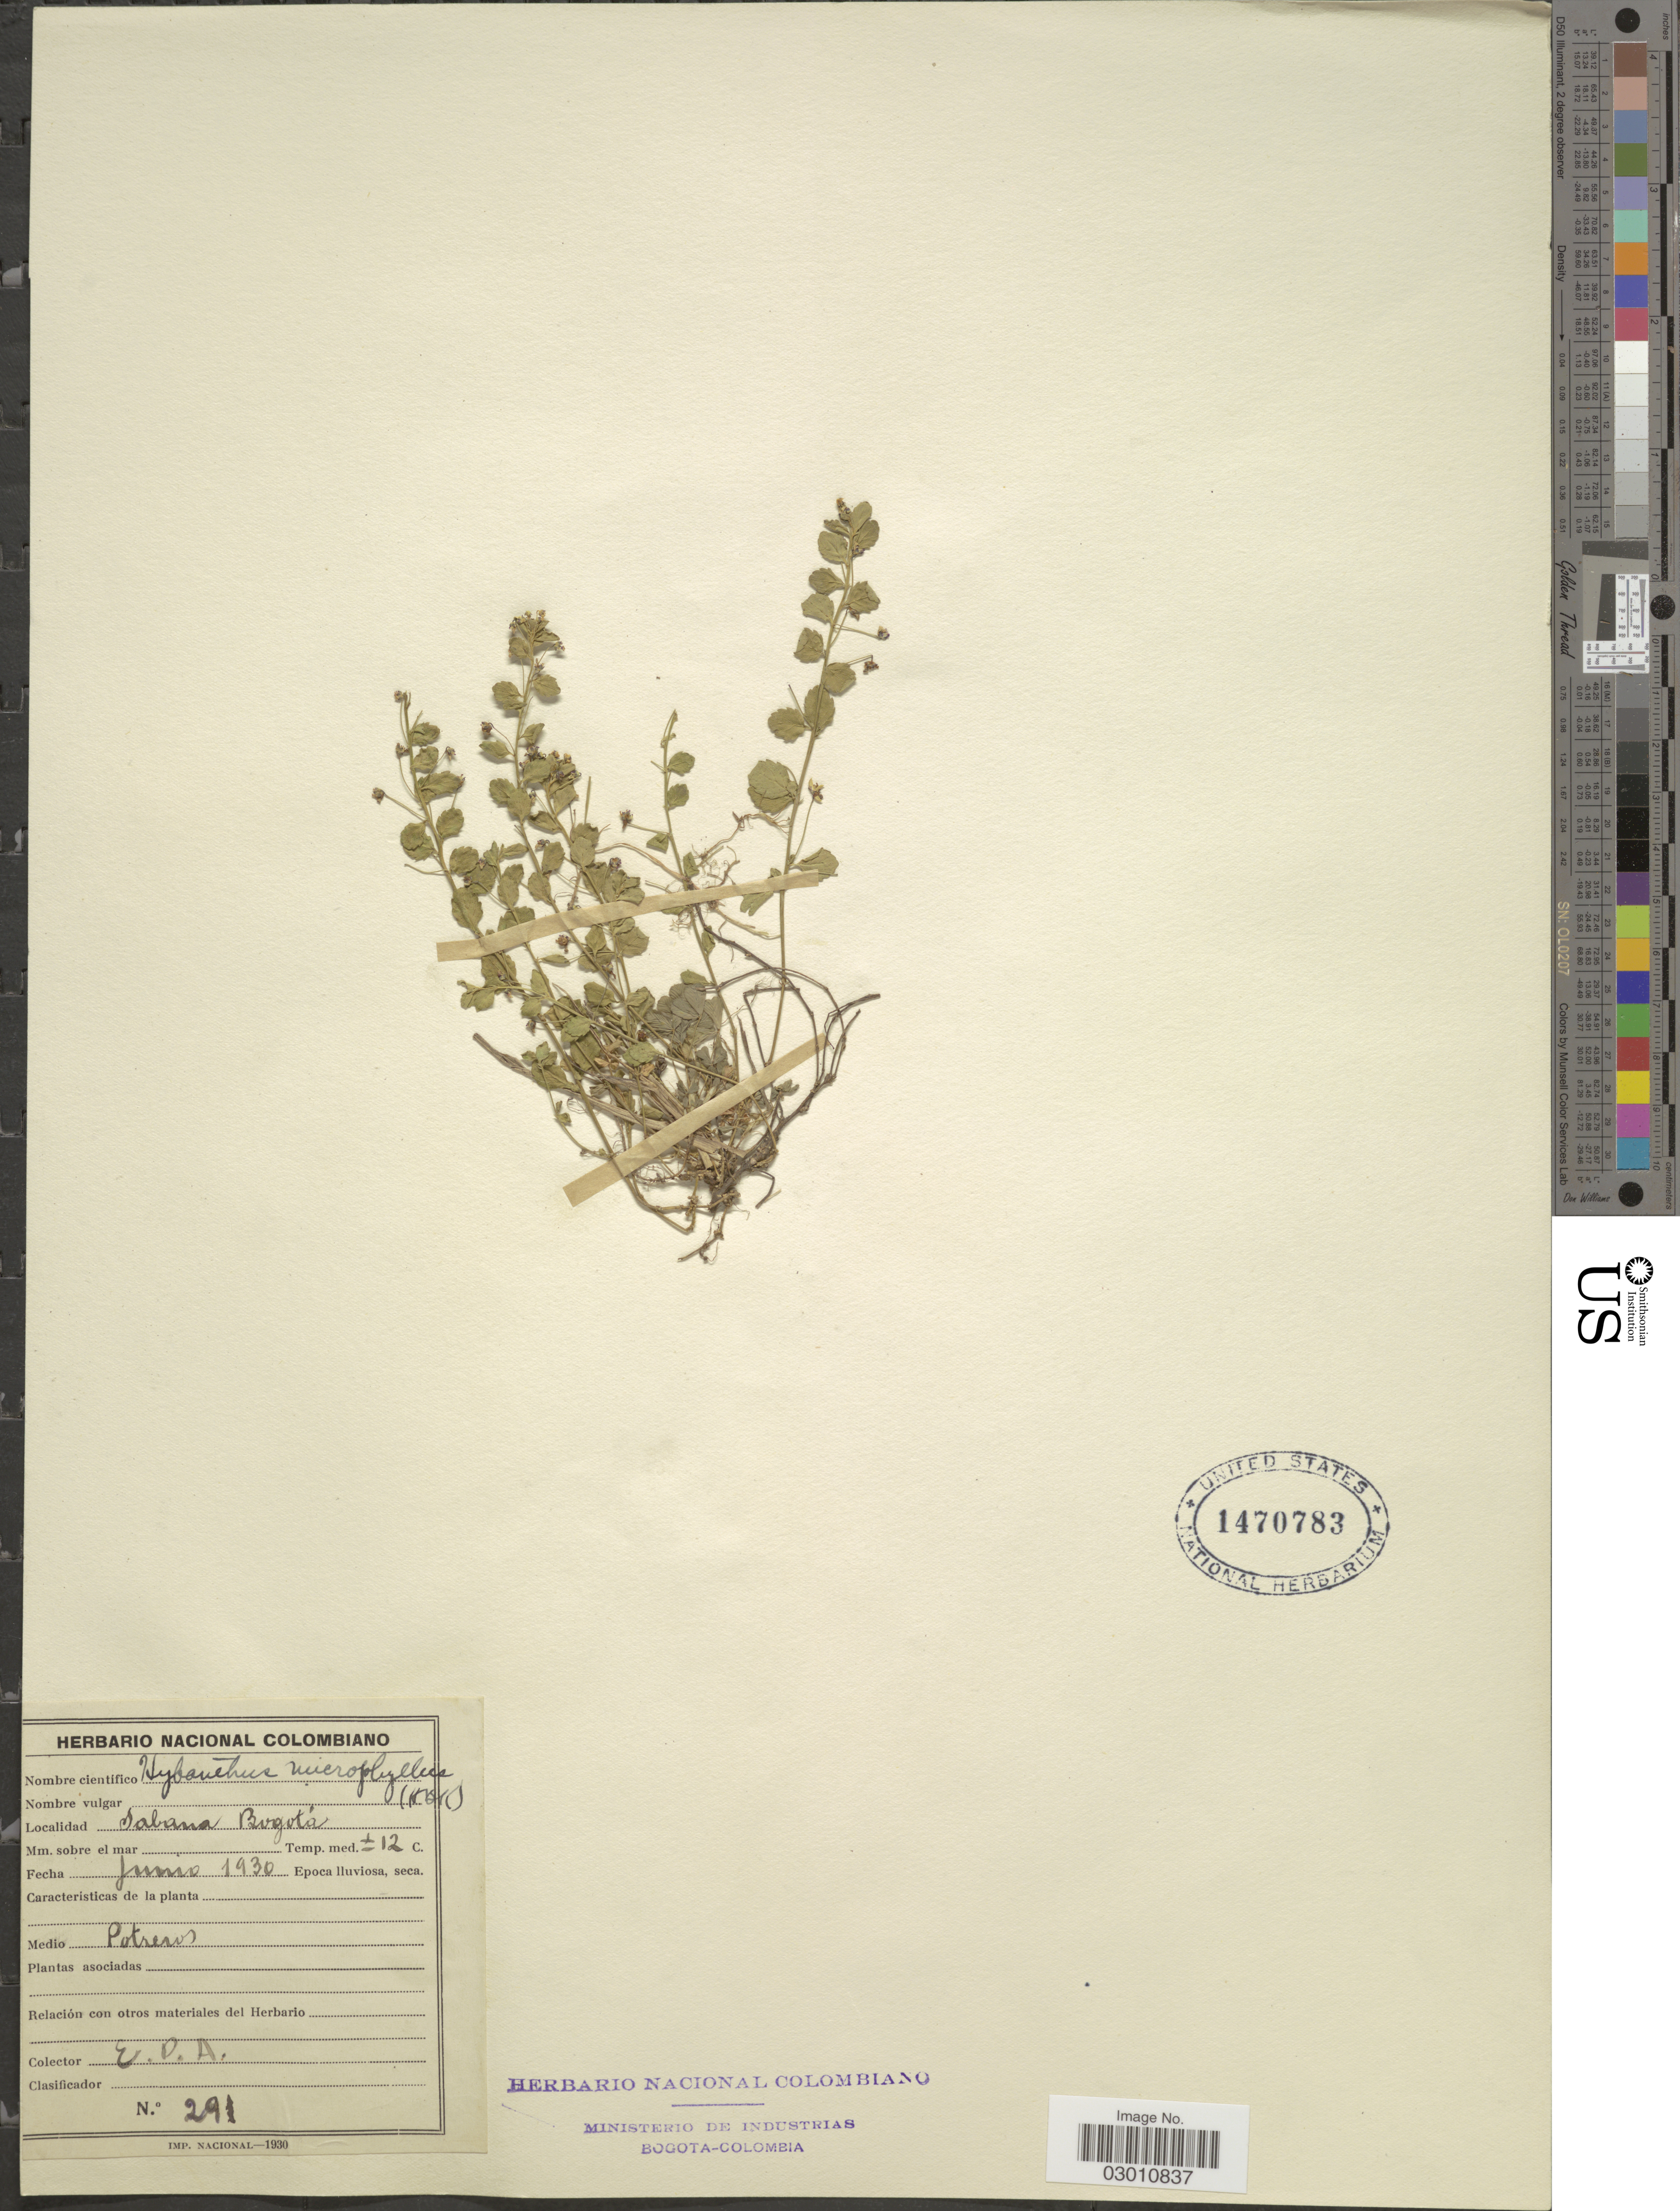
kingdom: Plantae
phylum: Tracheophyta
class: Magnoliopsida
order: Malpighiales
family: Violaceae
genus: Pombalia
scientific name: Pombalia parviflora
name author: (L. f.) Paula-Souza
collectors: E. D. A.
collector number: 291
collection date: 1930-06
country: Colombia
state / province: Bogota D.C.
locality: Sabana Bogotá.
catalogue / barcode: US 1470783